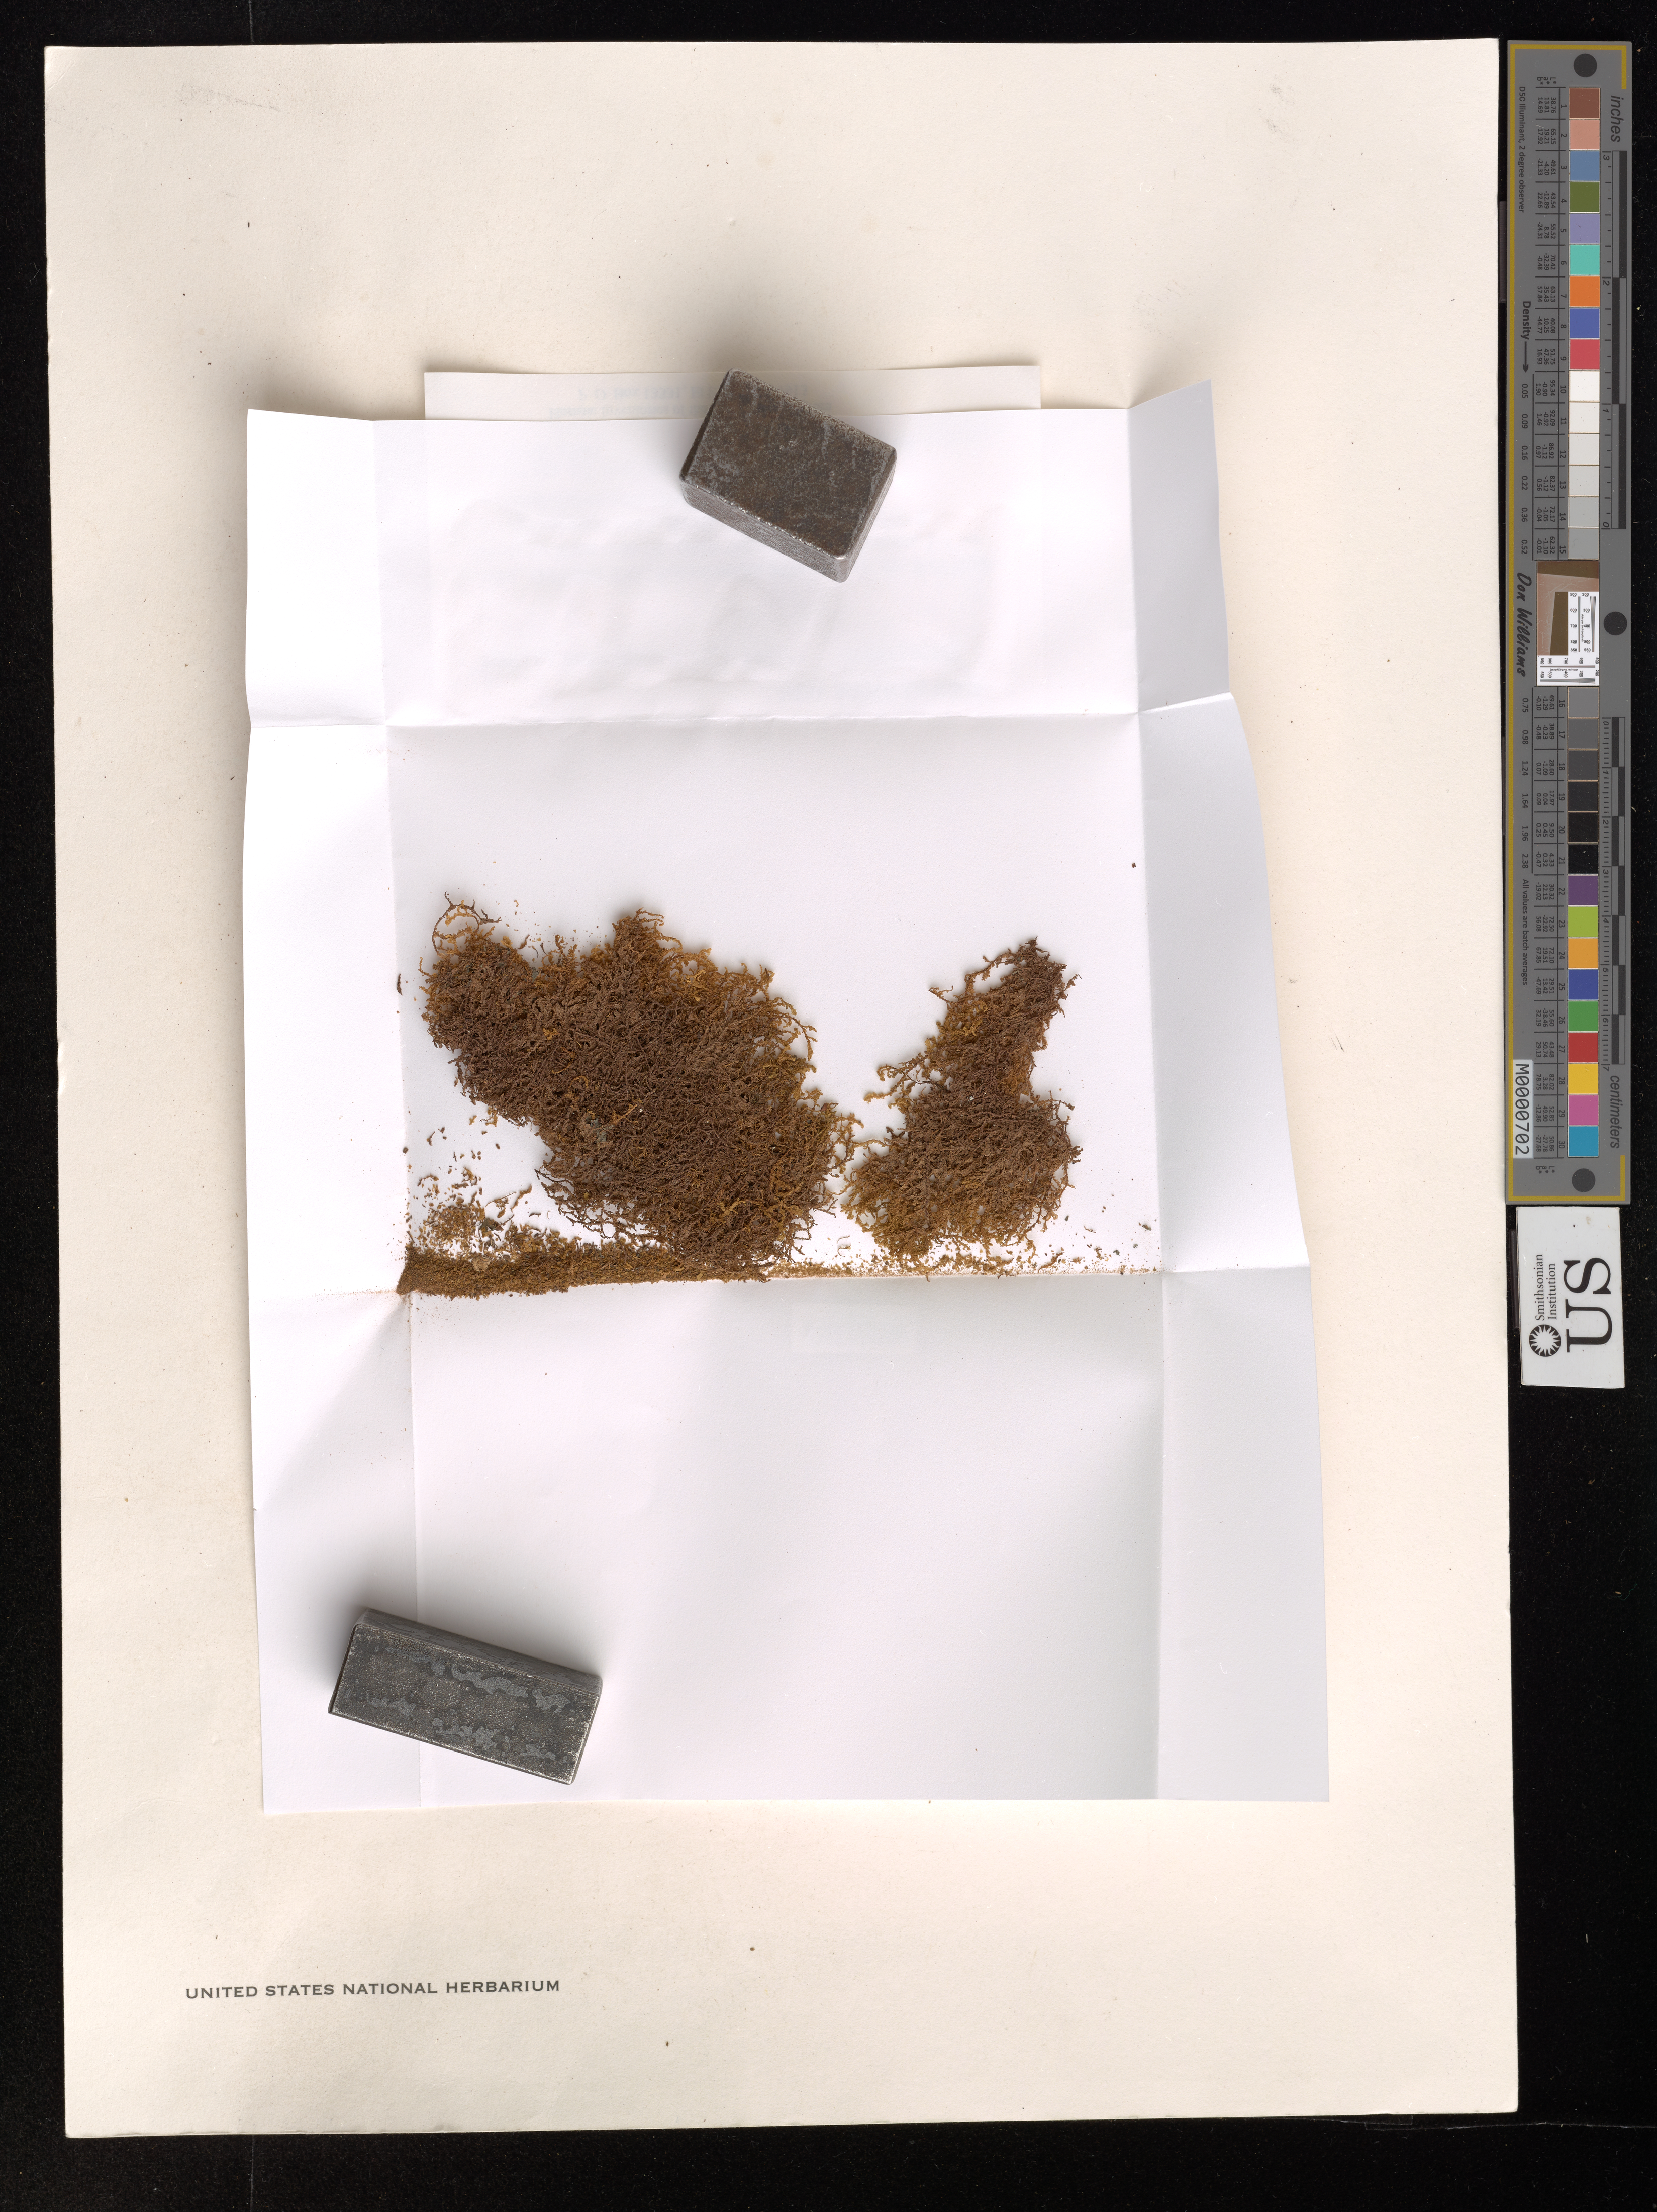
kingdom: Plantae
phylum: Marchantiophyta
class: Jungermanniopsida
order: Porellales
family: Porellaceae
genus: Porella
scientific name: Porella platyphylla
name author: (L.) Pfeiff.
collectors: R. Worthington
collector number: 25444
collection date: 1996-03-17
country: United States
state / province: New Mexico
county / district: Otero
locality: Otero Co., Sacramento Mts., 4.7 rd. mi. S of High Rolls by West Side Dr. (FSR 90) at Arcente Canyon, 1/4 mi. E (up) canyon (T16S, R11E, NW 1/4 sec. 21).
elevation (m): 2286